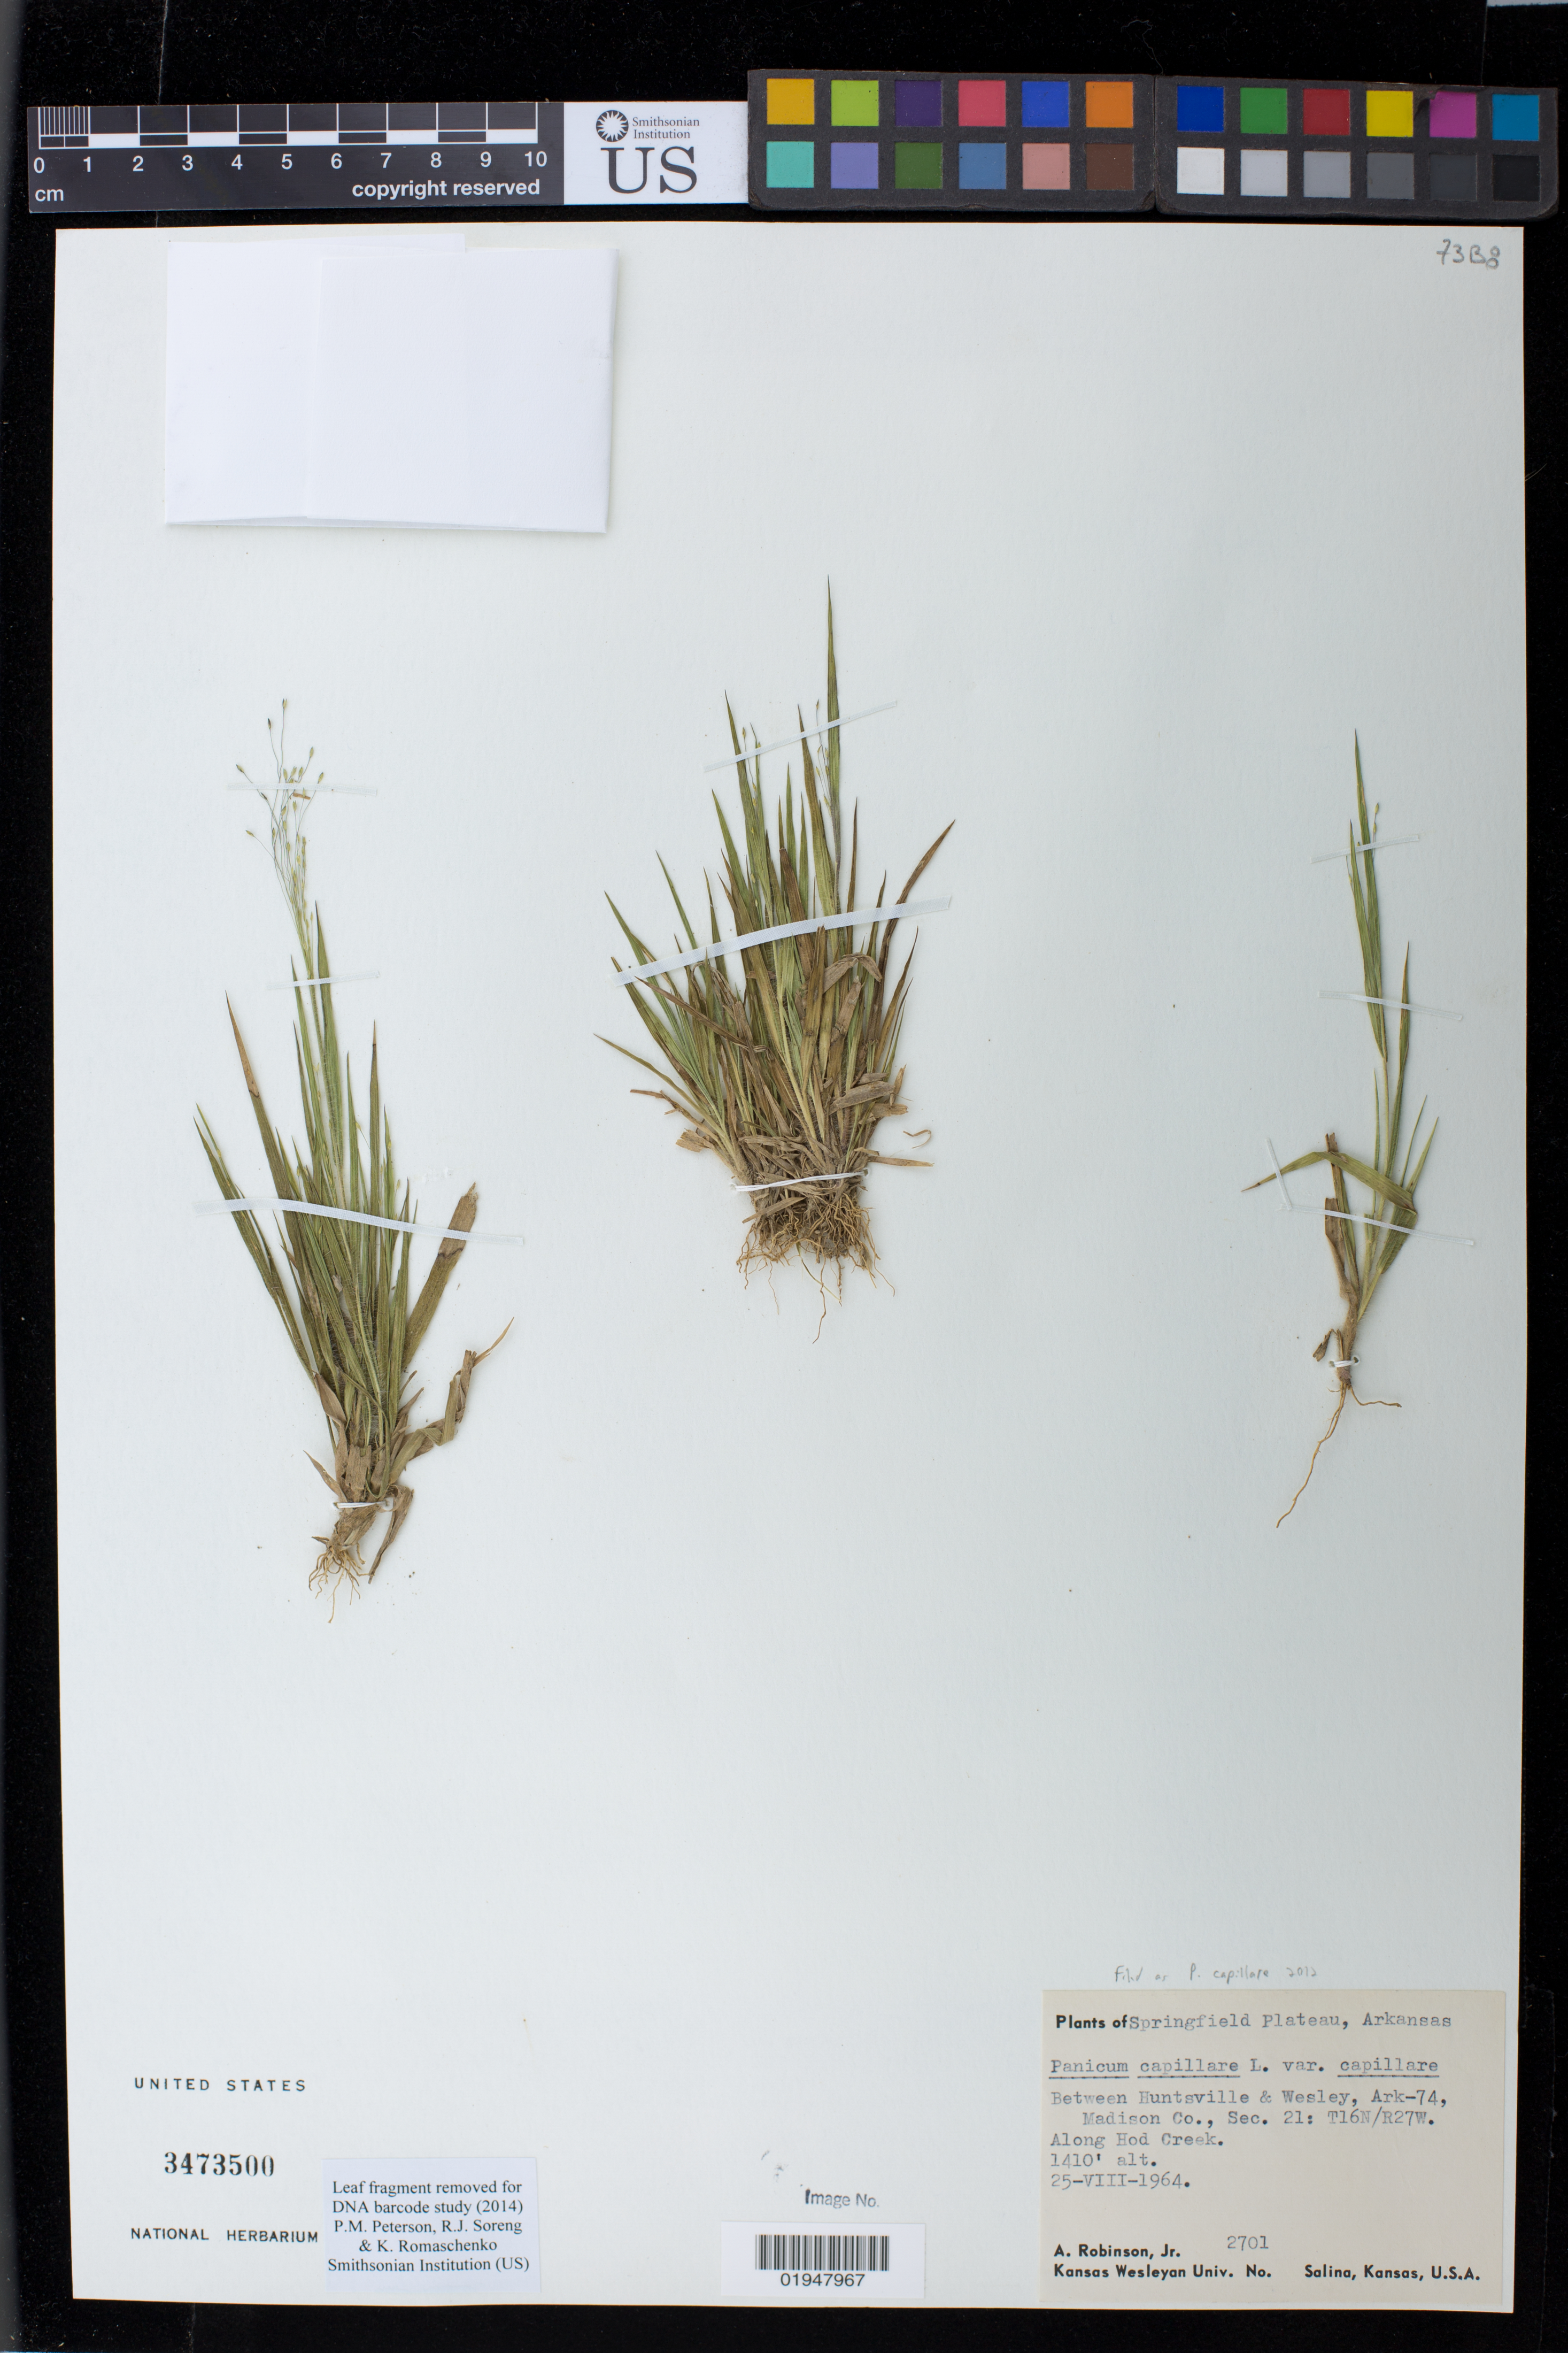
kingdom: Plantae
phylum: Tracheophyta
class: Liliopsida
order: Poales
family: Poaceae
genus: Panicum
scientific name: Panicum capillare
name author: L.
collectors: A. Robinson Jr.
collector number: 2701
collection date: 1964-08-25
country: United States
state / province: Arkansas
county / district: Madison County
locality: Springfield Plateau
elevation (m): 430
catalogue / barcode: US 3473500